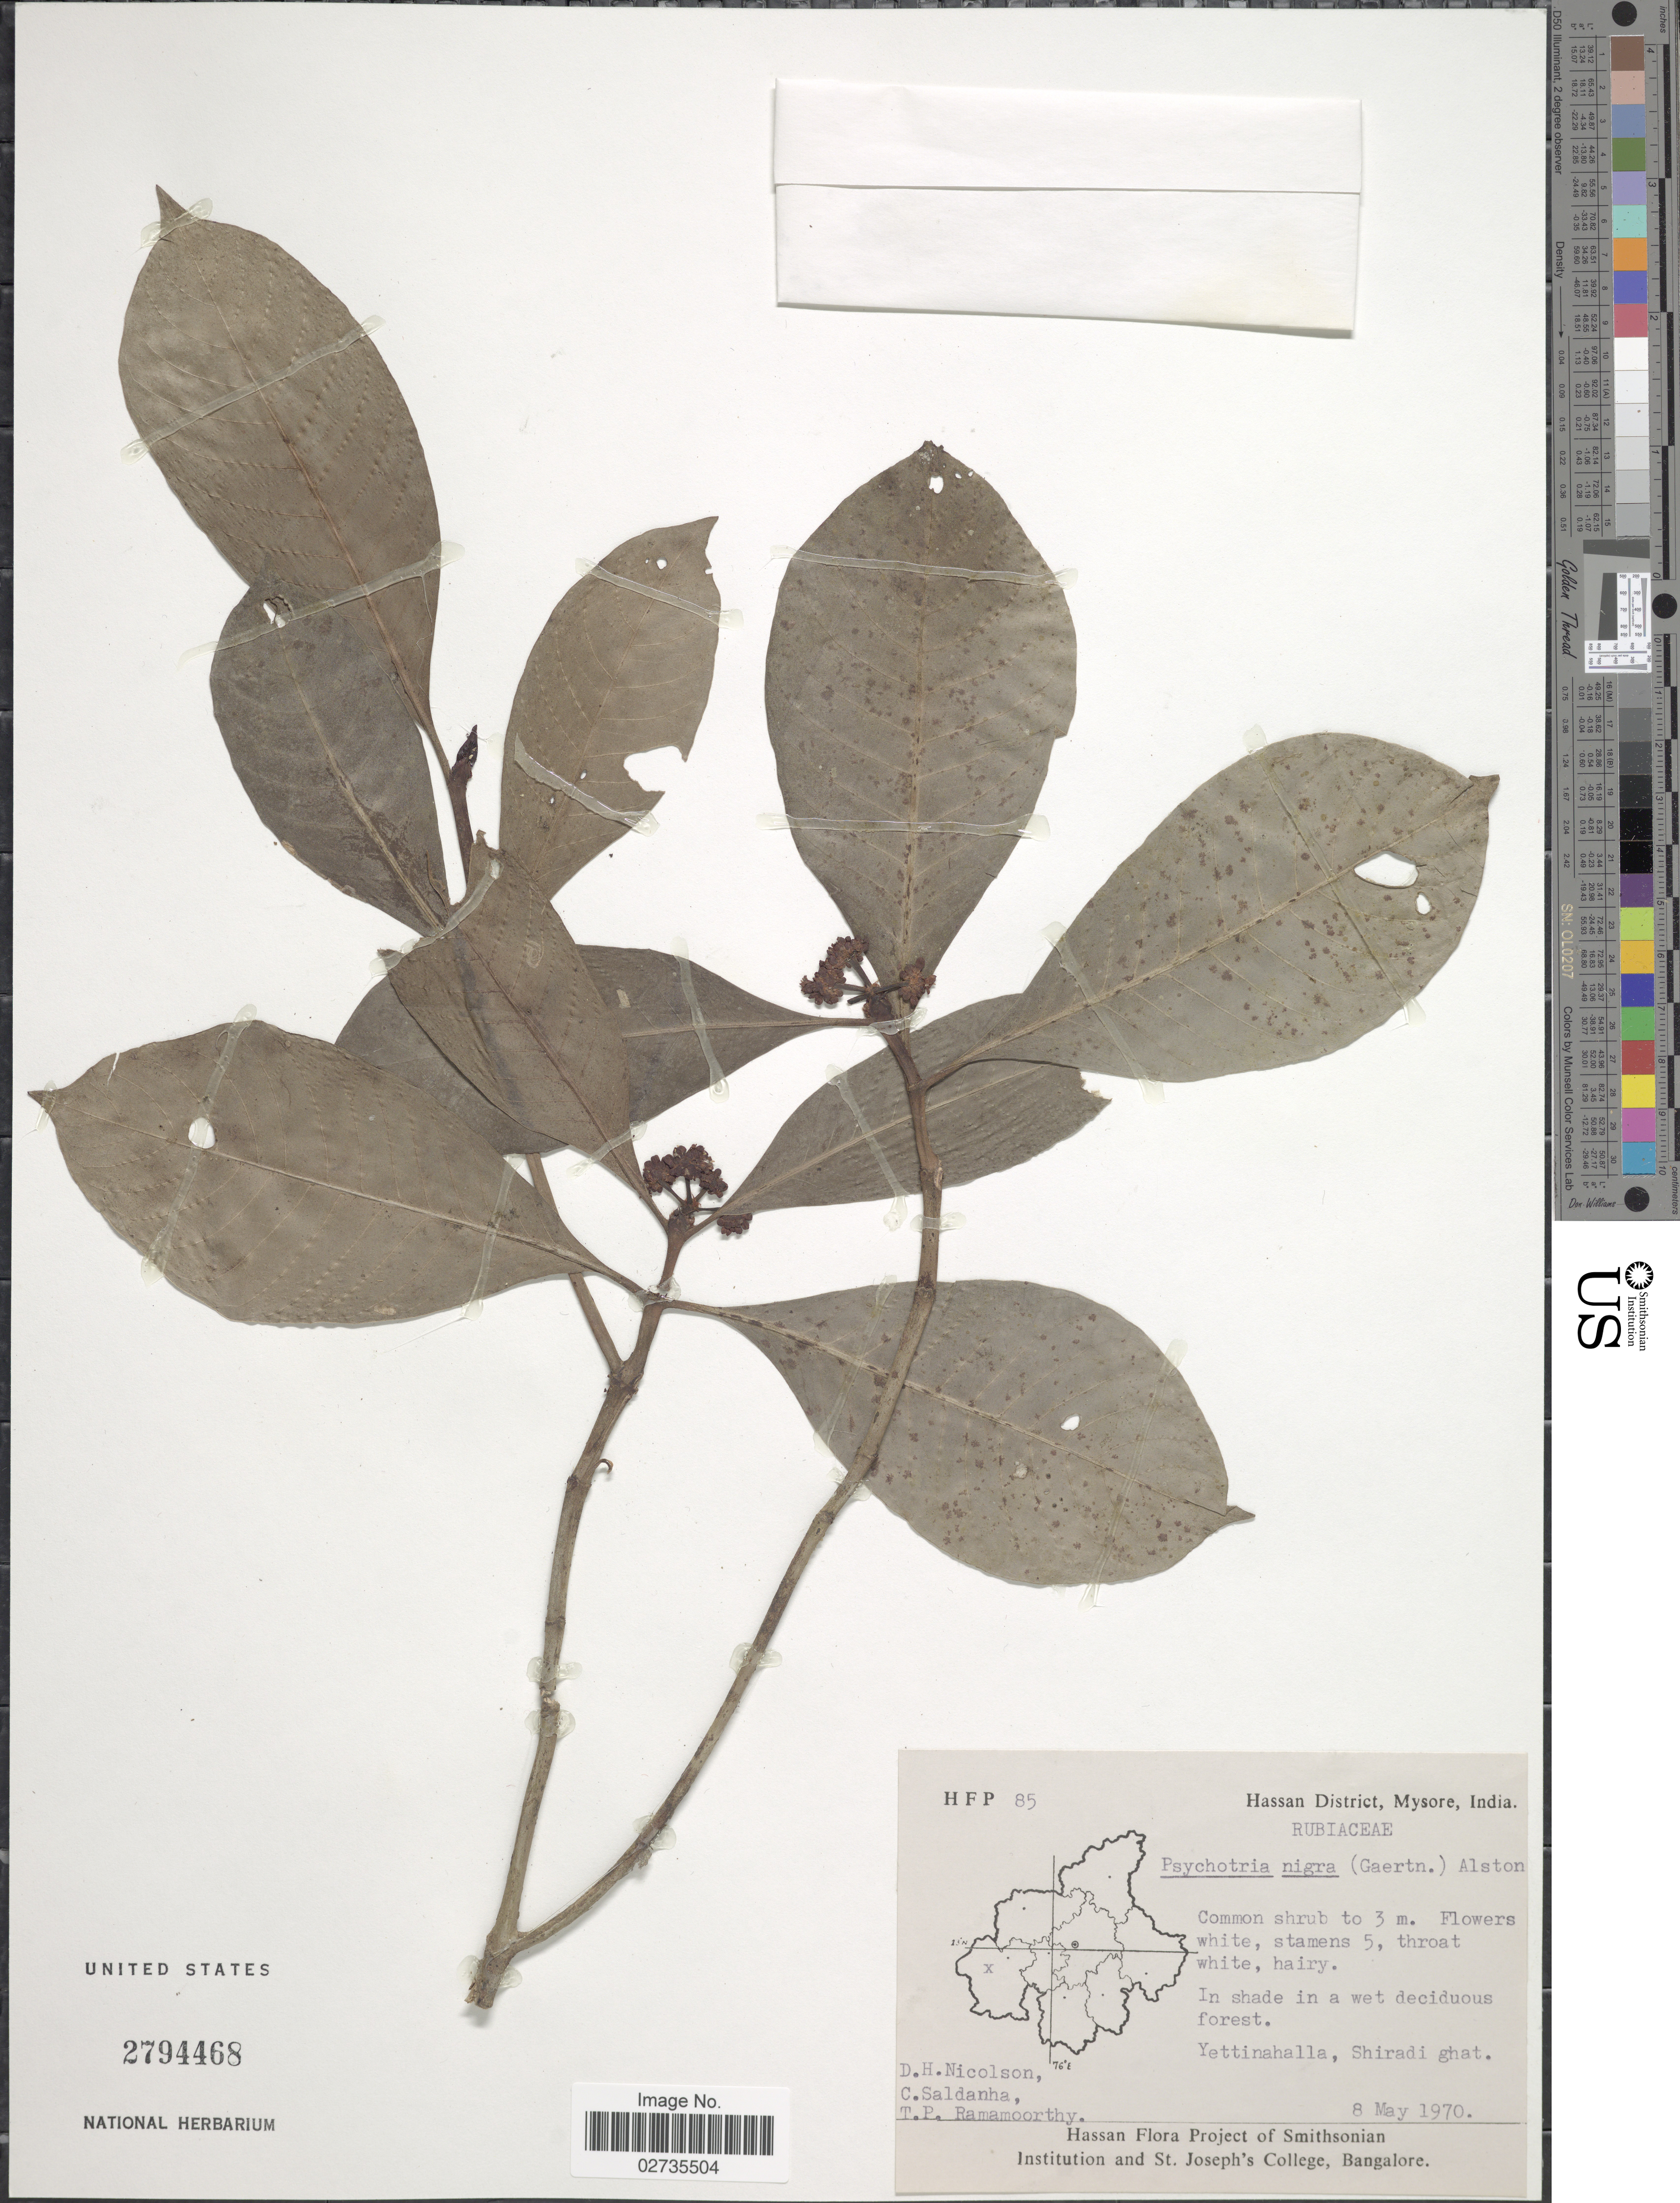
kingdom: Plantae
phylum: Tracheophyta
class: Magnoliopsida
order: Gentianales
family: Rubiaceae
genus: Psychotria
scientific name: Psychotria nigra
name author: (Gaertn.) Alston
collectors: D. H. Nicolson, C. Saldanha & T. P. Ramamoorthy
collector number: HFP 85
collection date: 1970-05-08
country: India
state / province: Karnataka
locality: Hassan District, Mysore. Yettinahalla, Shiradi ghat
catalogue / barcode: US 2794468